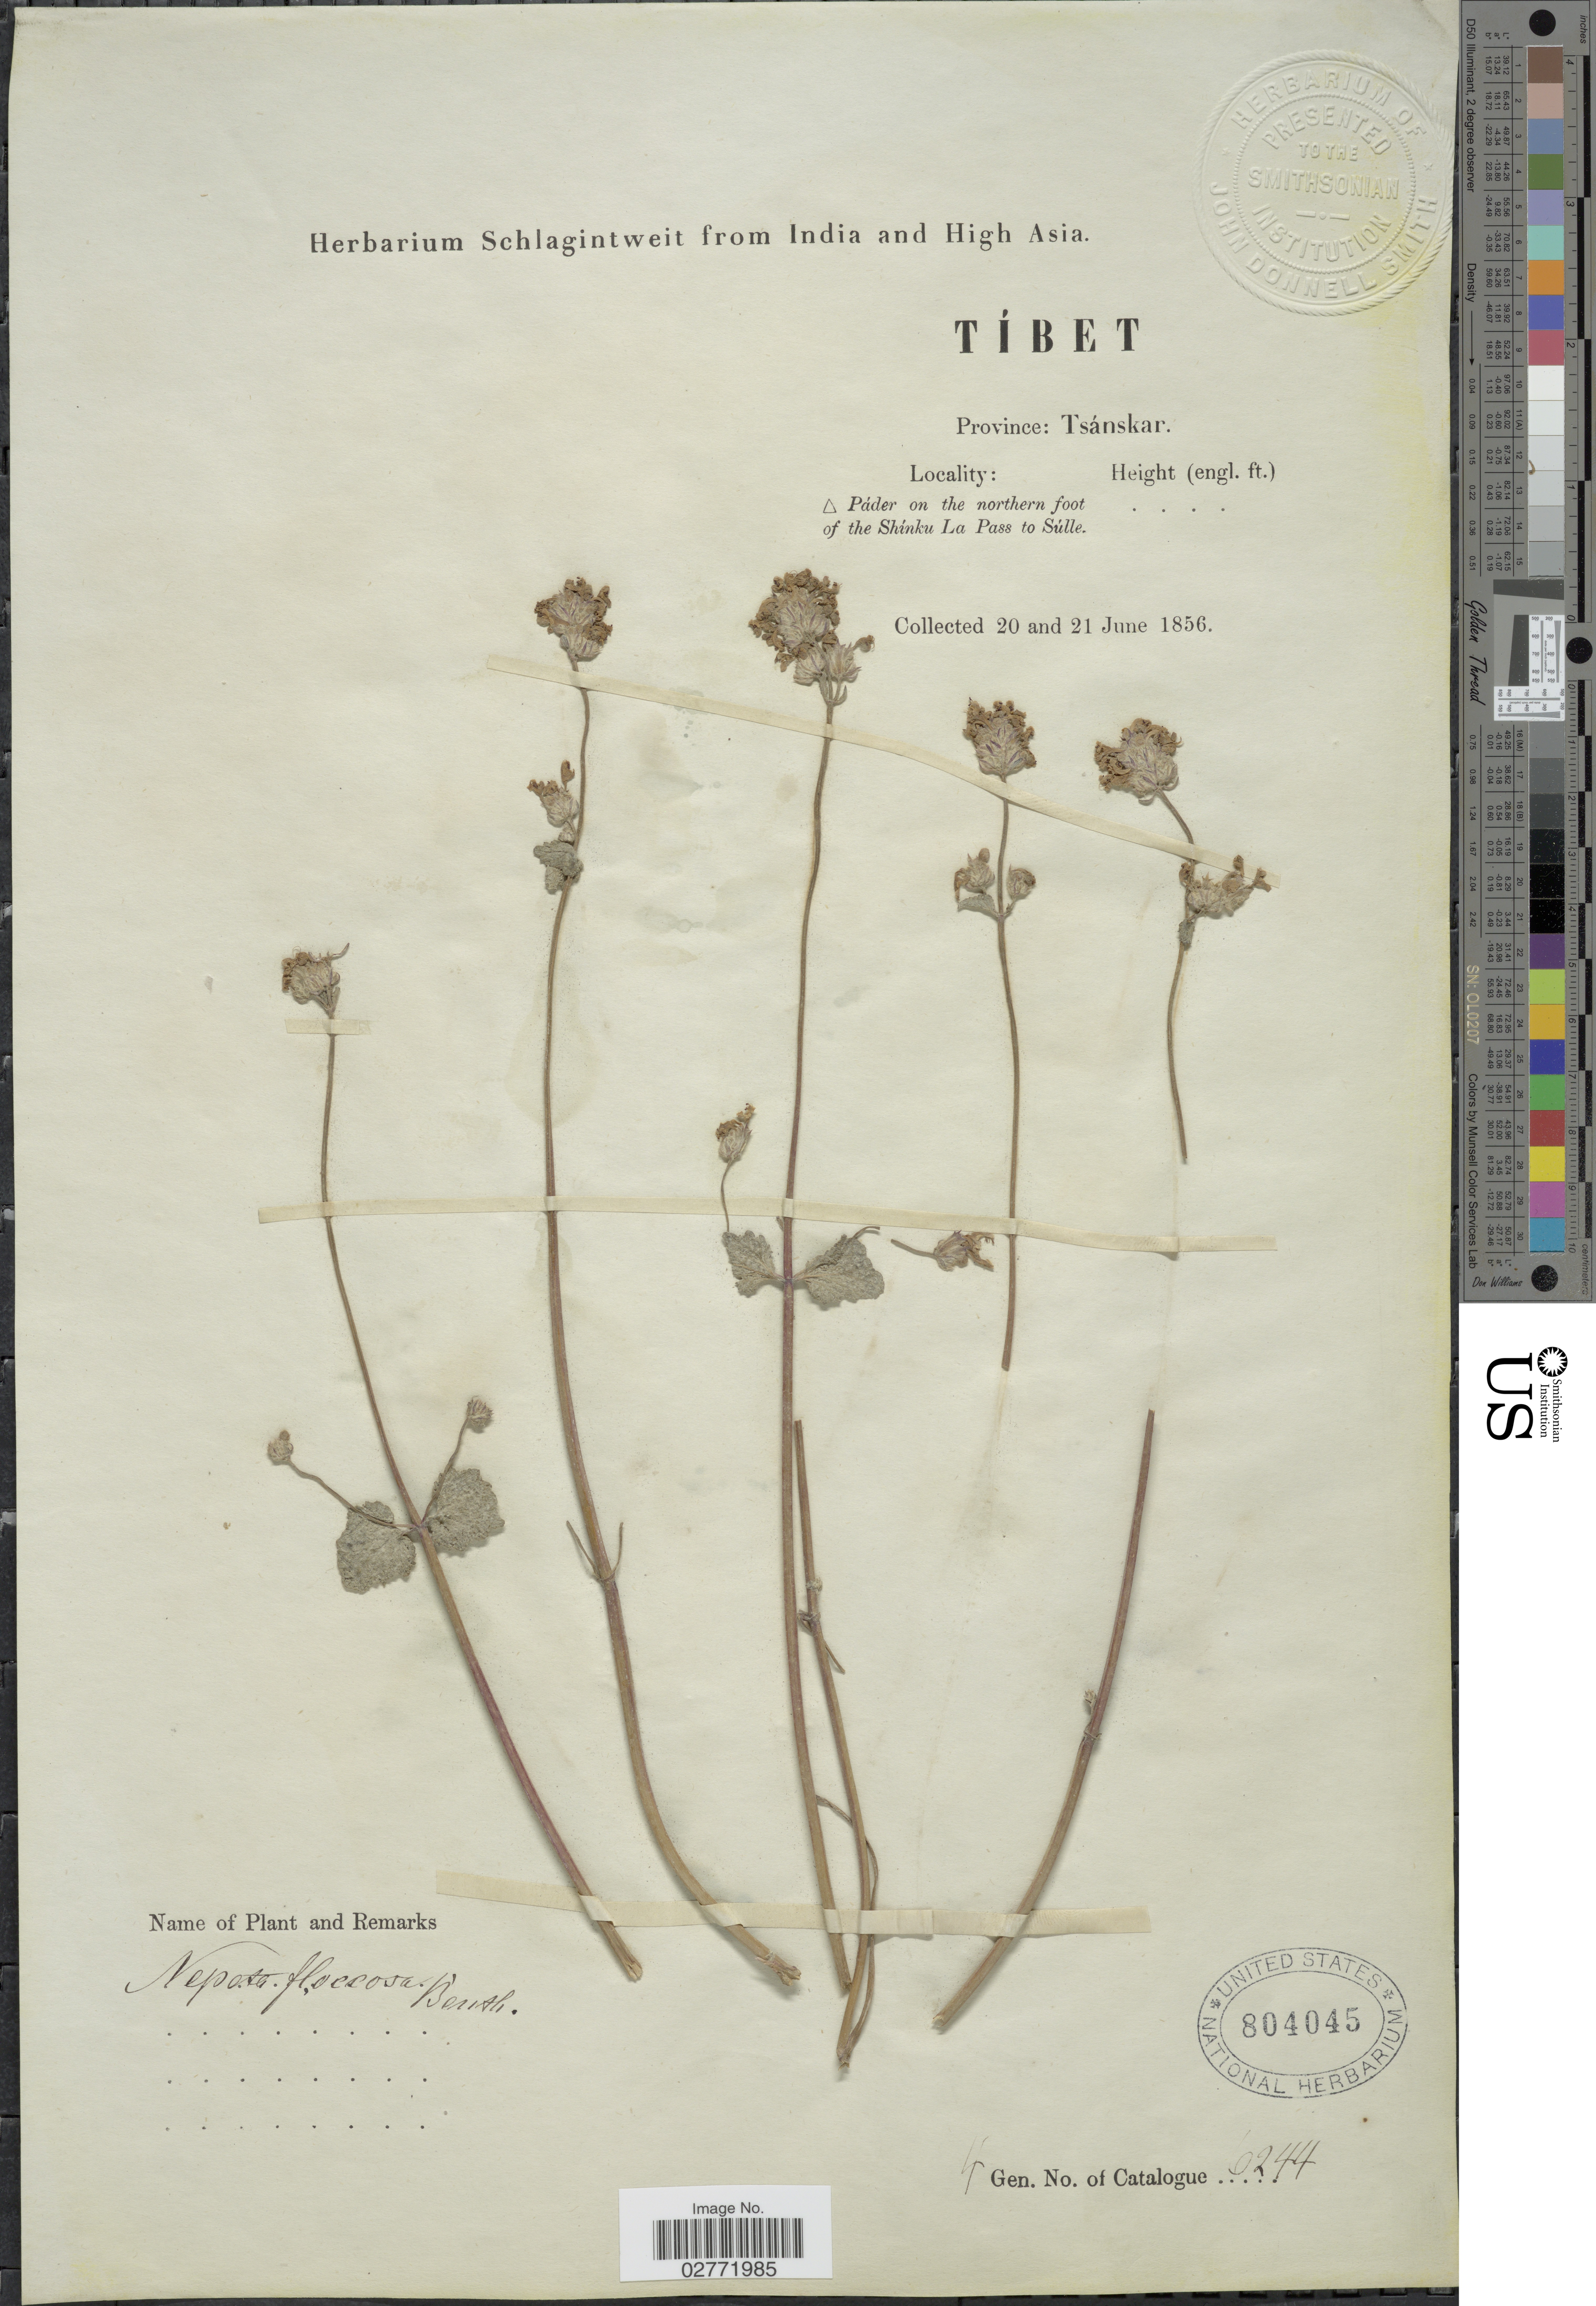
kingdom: Plantae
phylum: Tracheophyta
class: Magnoliopsida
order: Lamiales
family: Lamiaceae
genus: Nepeta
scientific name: Nepeta floccosa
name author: Benth.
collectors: ex herb. Schlagintweit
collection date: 1856-06-20/1856-06-21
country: China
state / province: Xizang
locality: Tíbet, Province Tsánskar, Páder on the northern foot of the Shínku La Pass to Súlle.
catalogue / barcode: US 804045